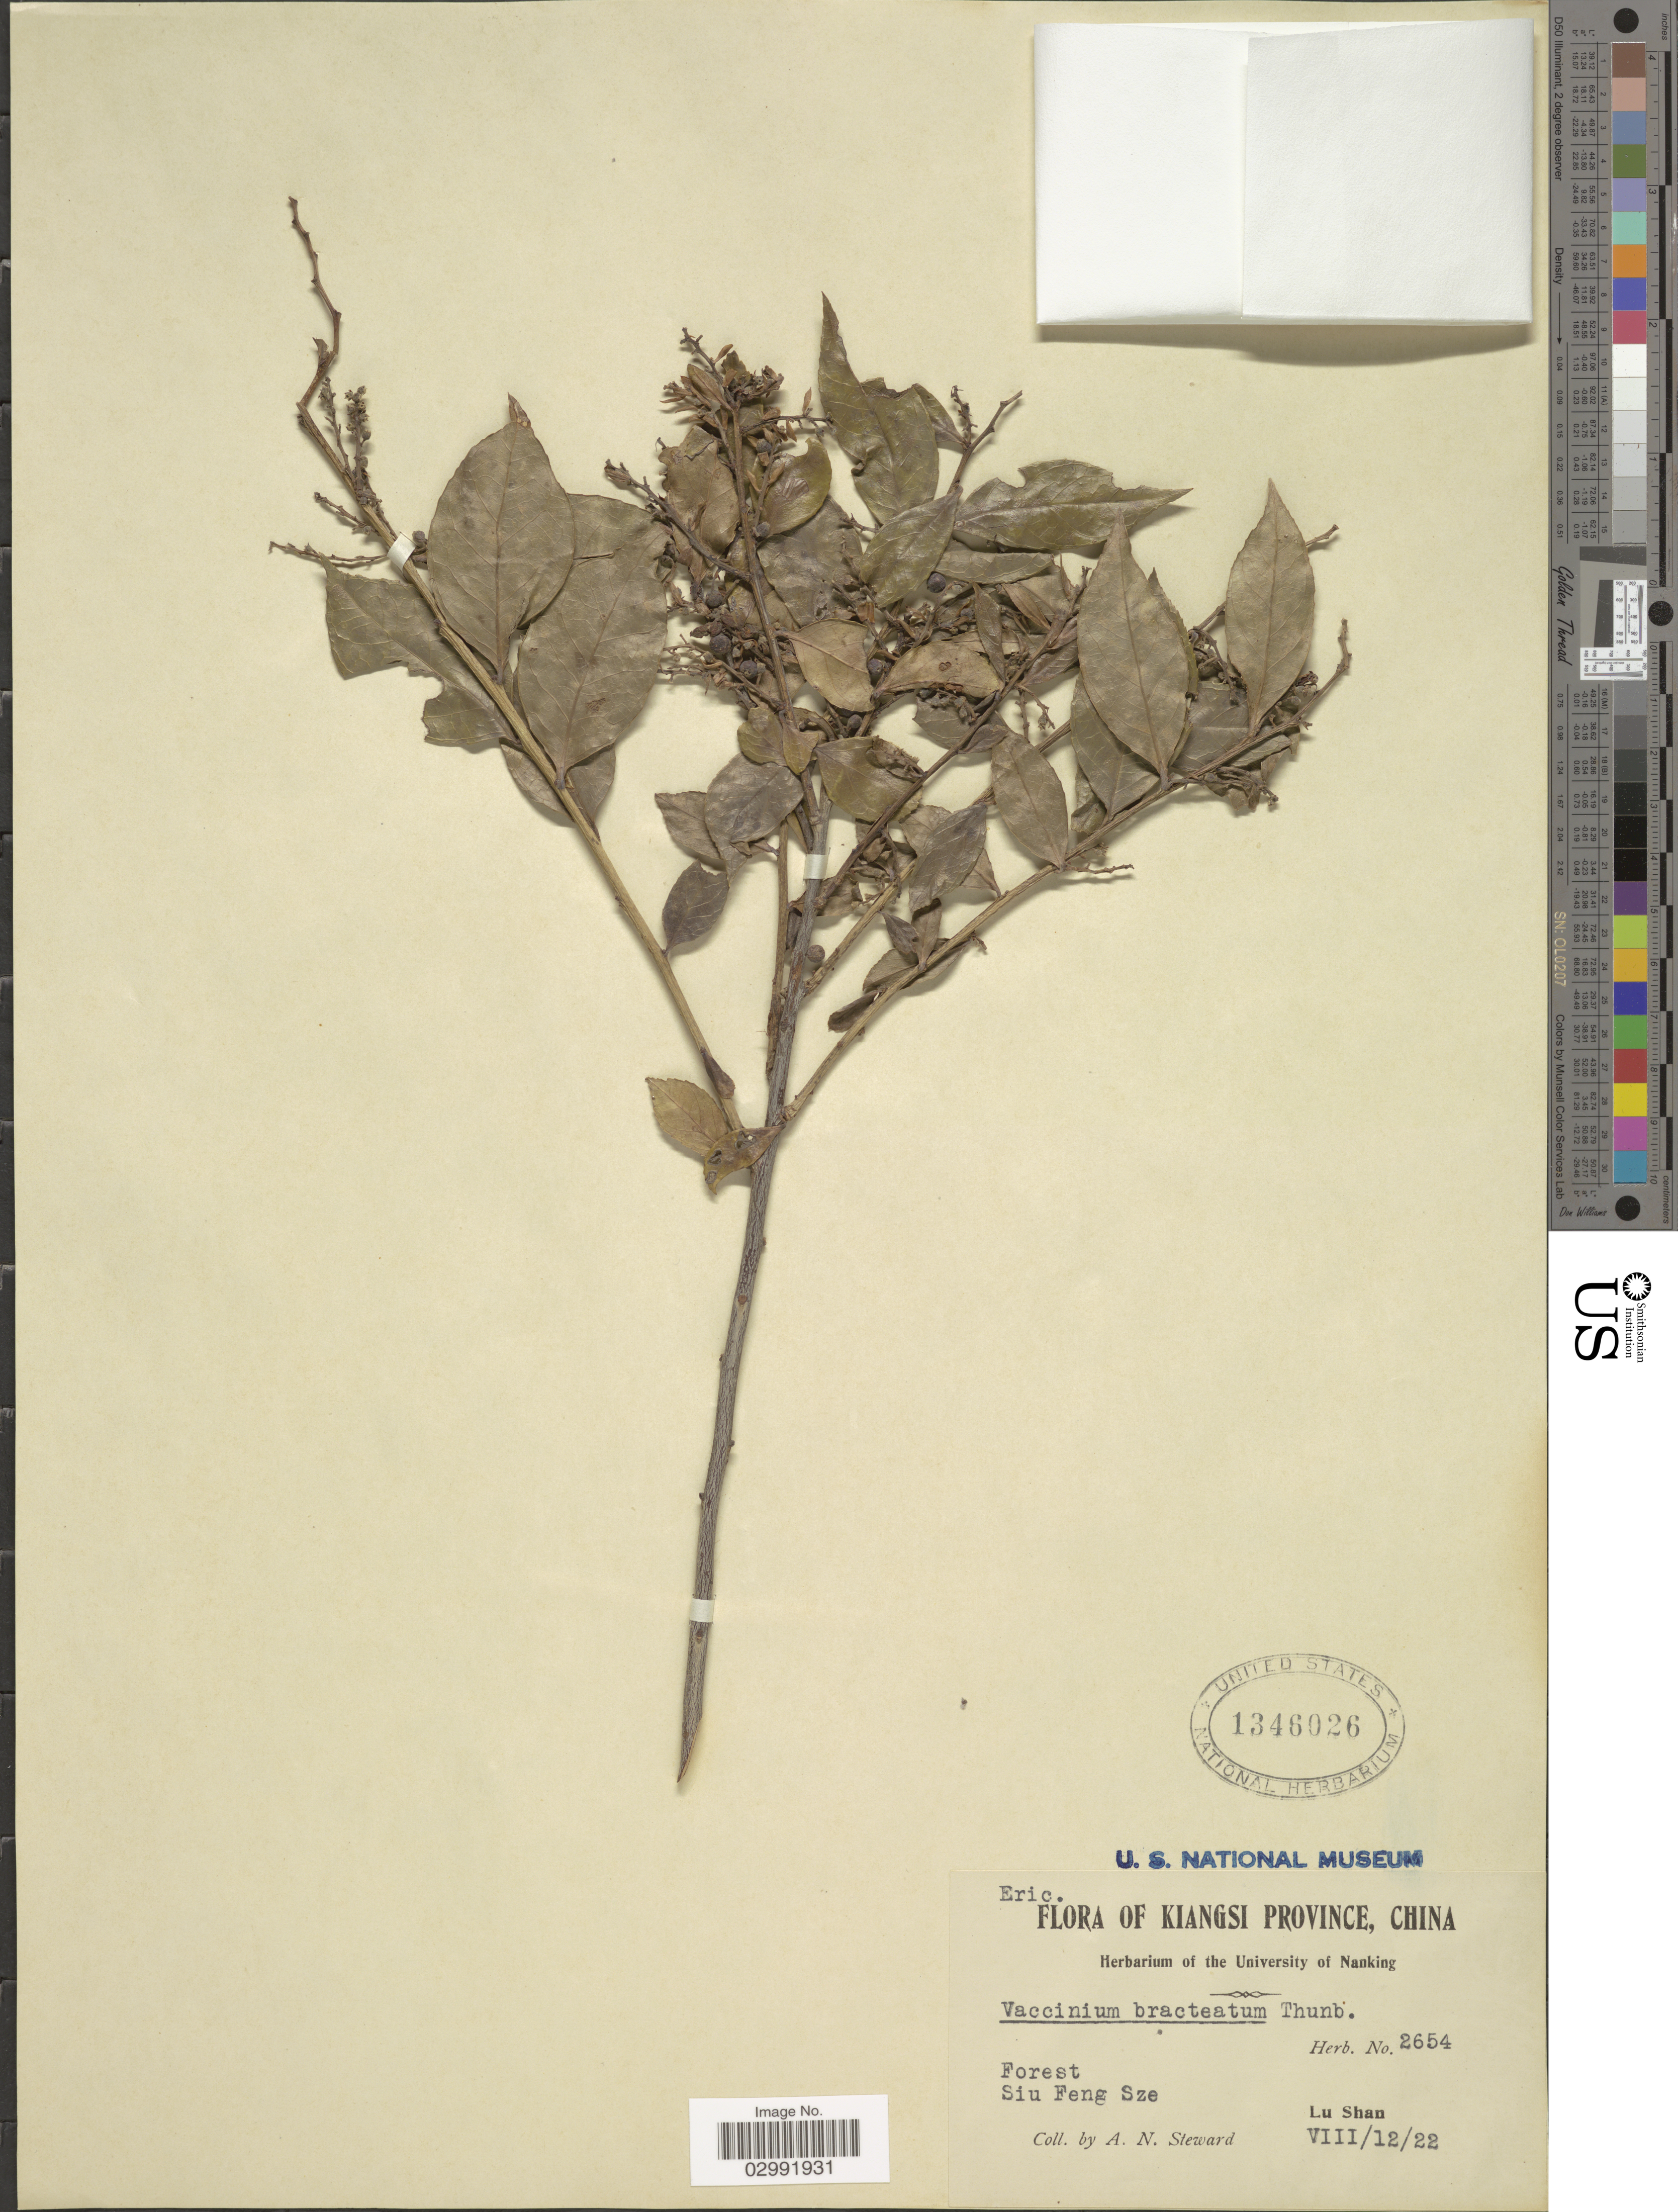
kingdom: Plantae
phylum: Tracheophyta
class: Magnoliopsida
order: Ericales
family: Ericaceae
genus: Vaccinium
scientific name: Vaccinium bracteatum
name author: Thunb.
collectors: A. N. Steward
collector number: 2654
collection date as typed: Transcribed d/m/y: 12/8/22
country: China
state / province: Jiangxi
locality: Kiangsi Province. Siu Feng Sze. Lu Shan.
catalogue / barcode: US 1346026